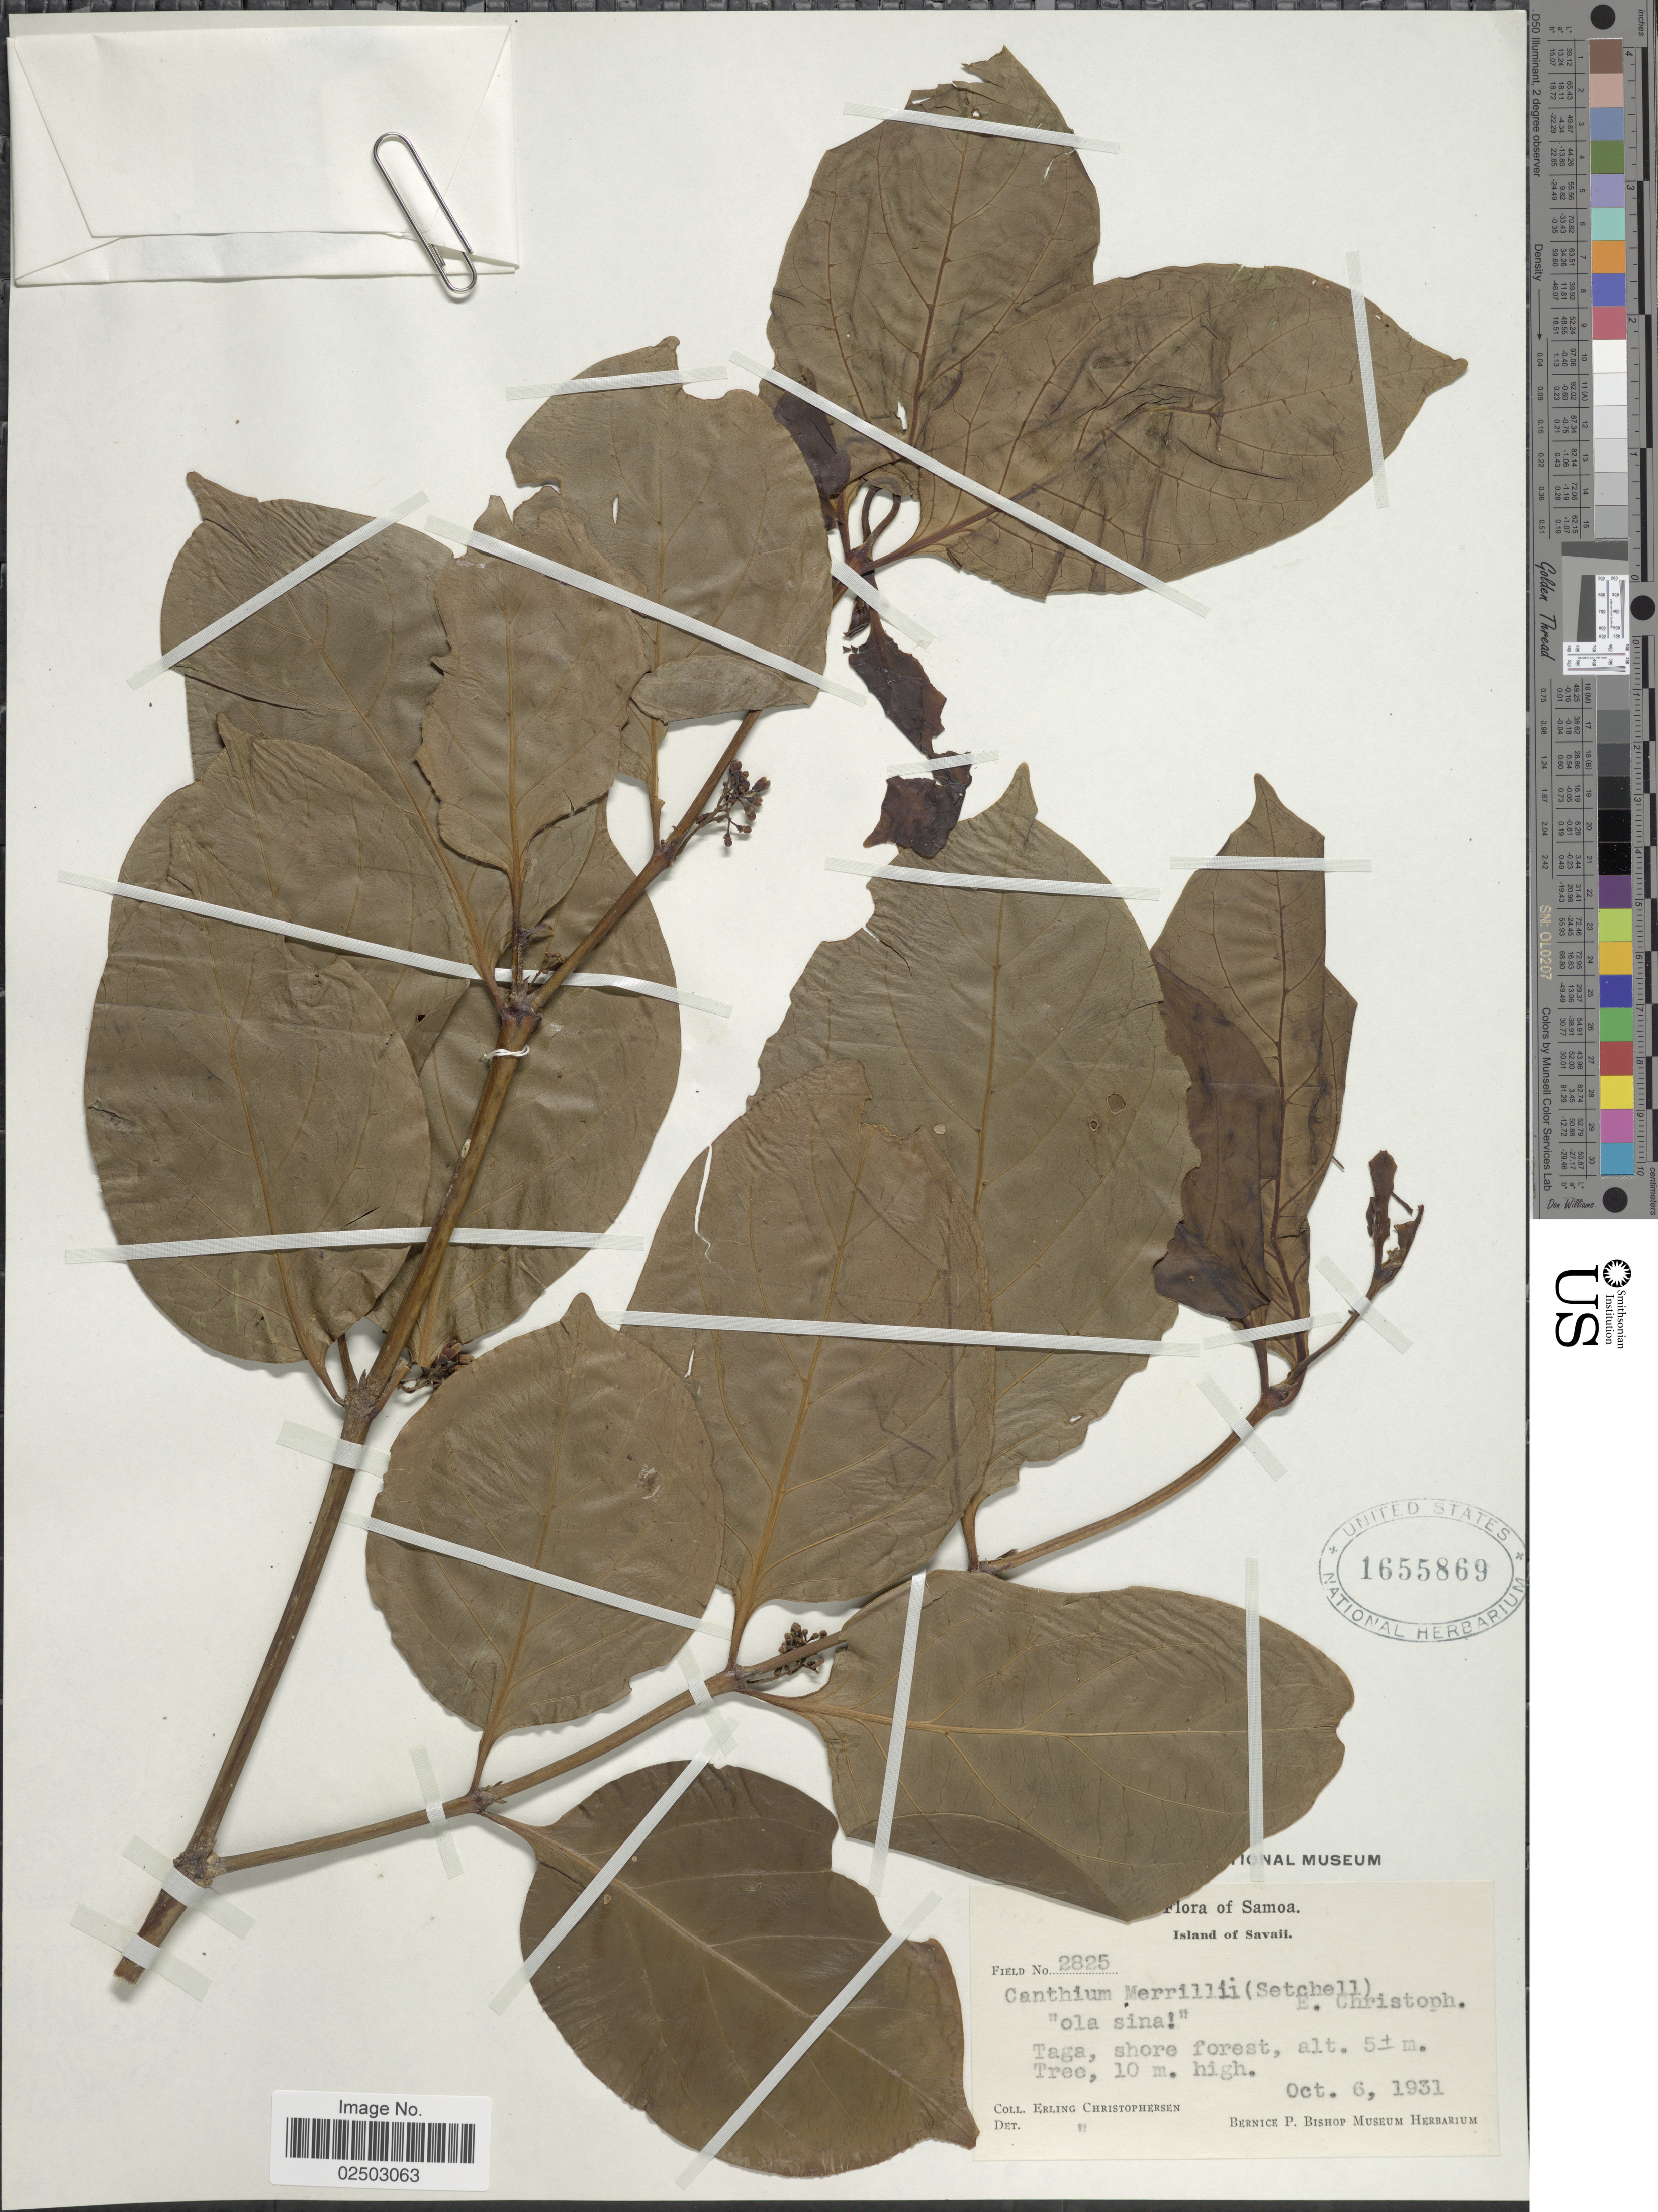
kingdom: Plantae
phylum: Tracheophyta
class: Magnoliopsida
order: Gentianales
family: Rubiaceae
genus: Canthium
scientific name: Canthium merrillii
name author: (Setch.) Christoph.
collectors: E. Christopherson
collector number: Field2825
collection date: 1931-10-06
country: Samoa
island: Savai'i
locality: Samoa, Island of Savaii, Taga, shore forest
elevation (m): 5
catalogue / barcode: US 1655869